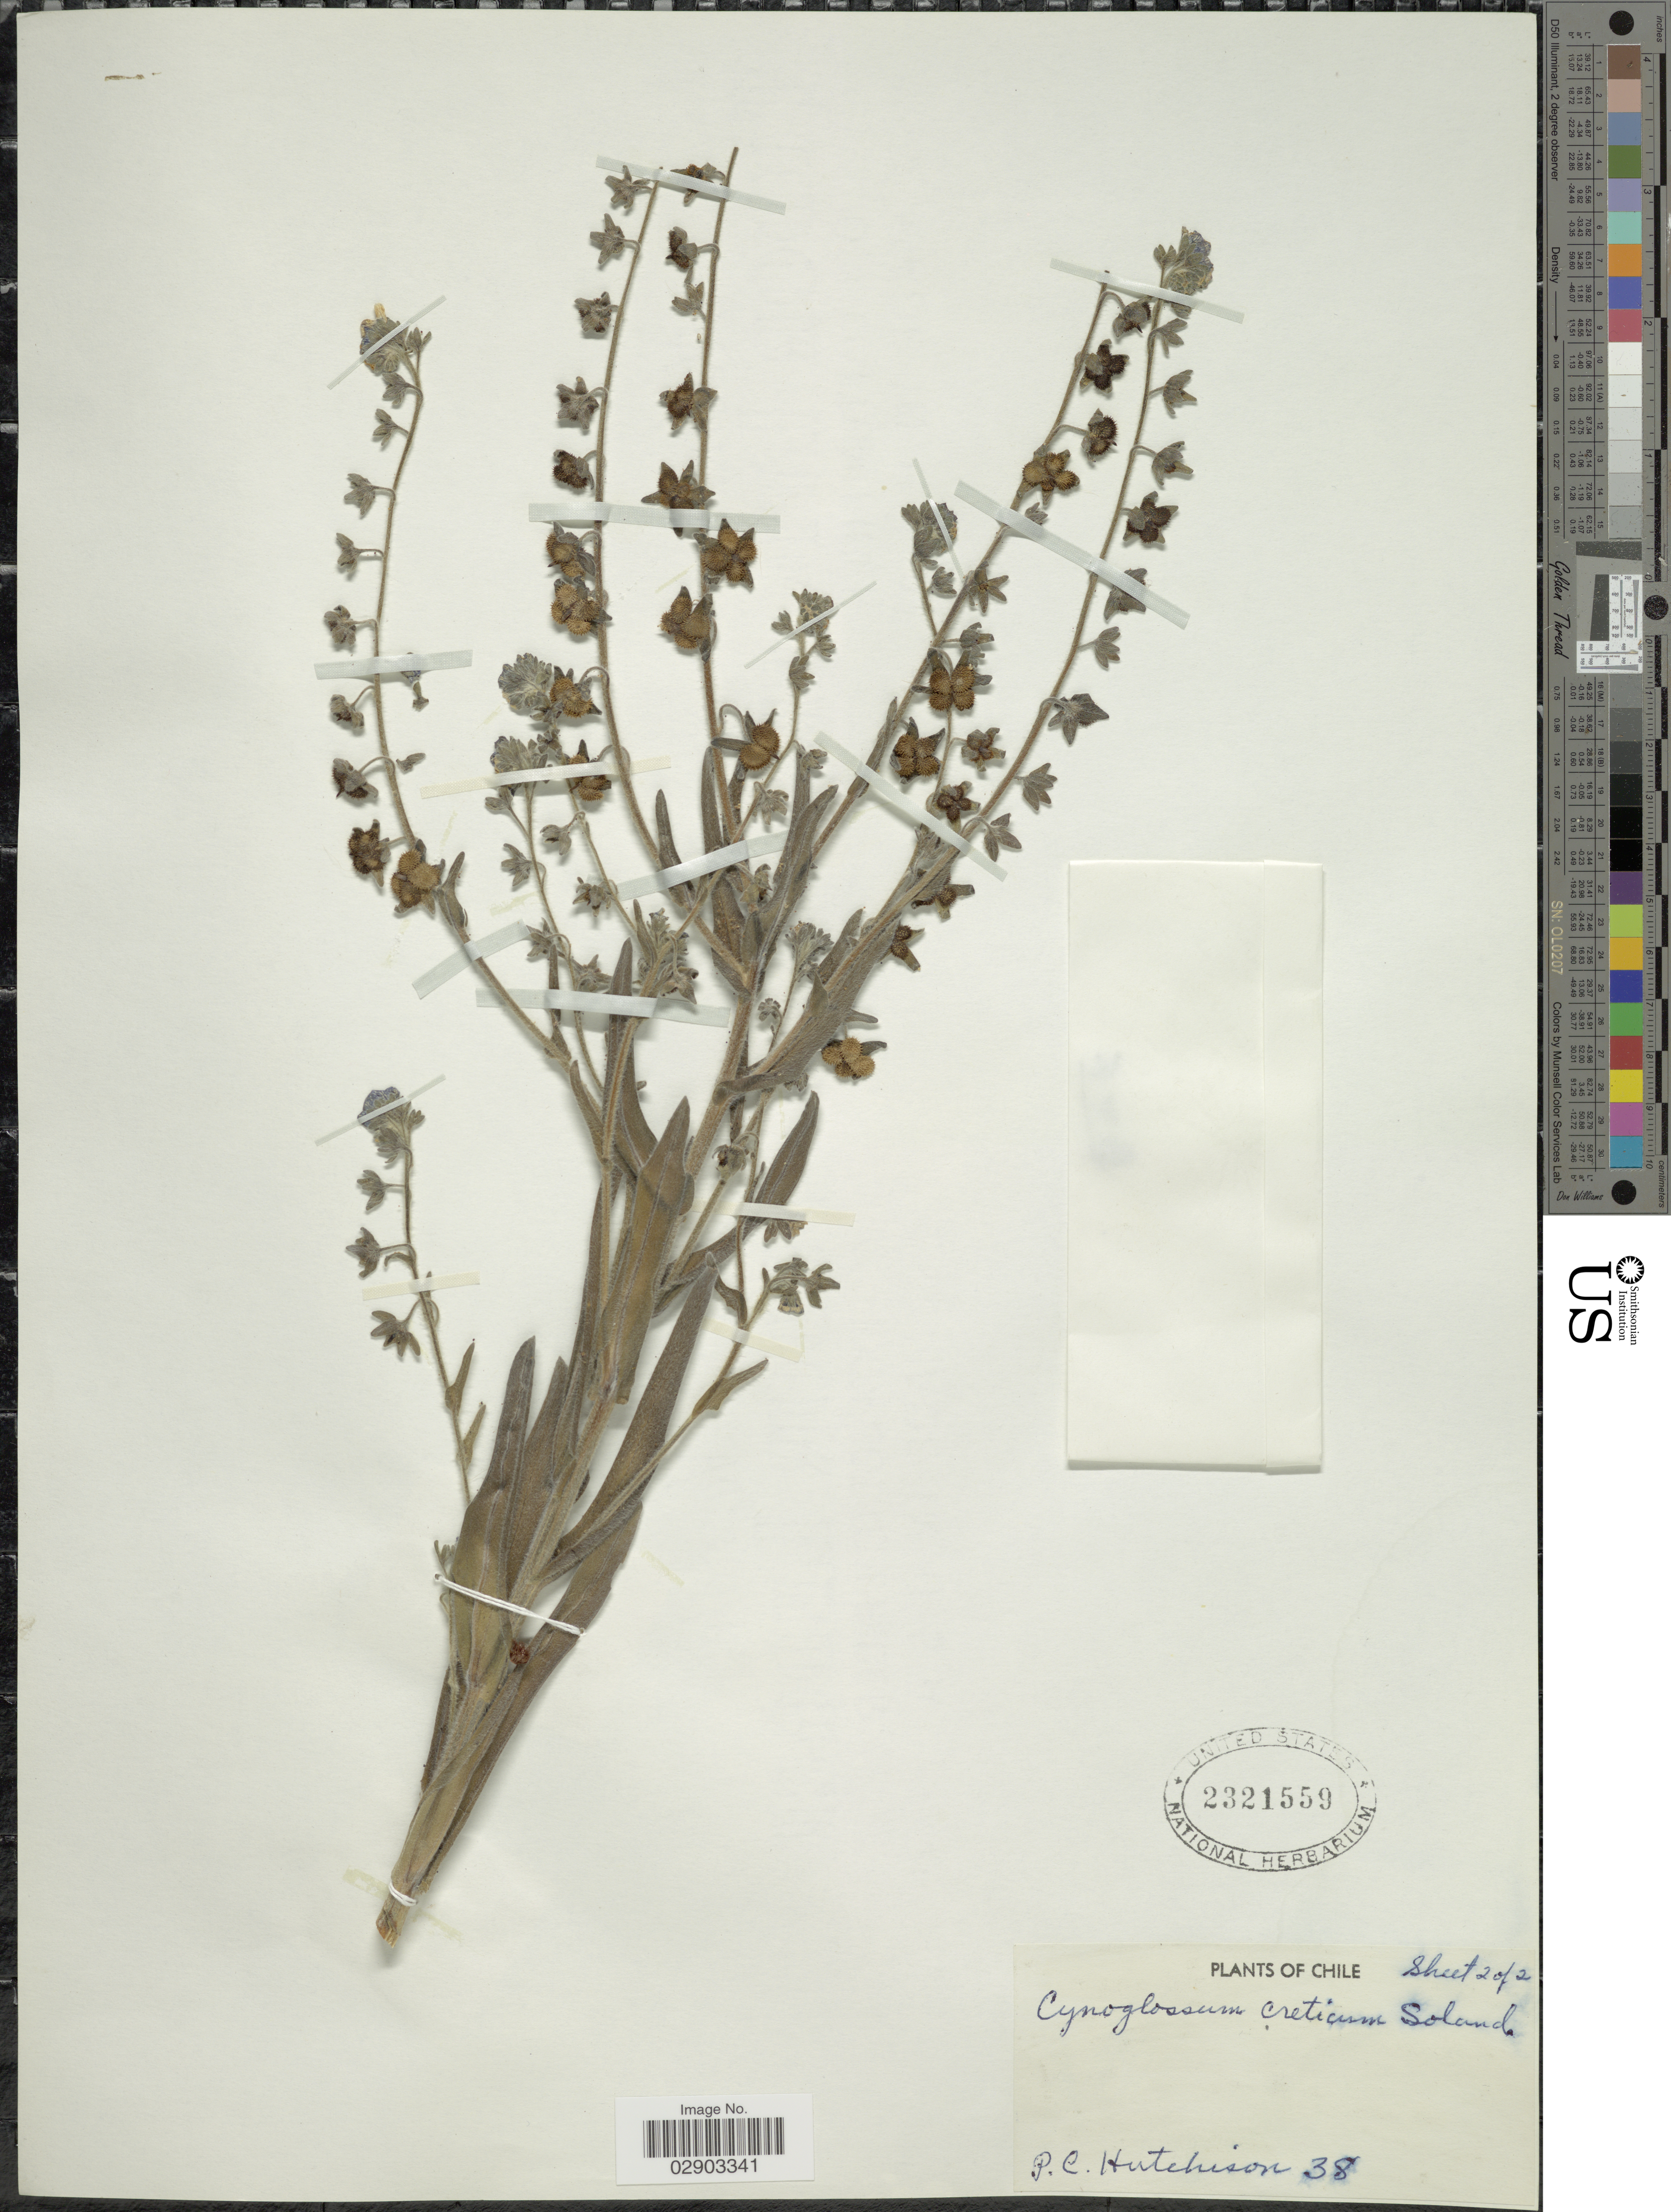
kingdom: Plantae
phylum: Tracheophyta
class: Magnoliopsida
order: Boraginales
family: Boraginaceae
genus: Cynoglossum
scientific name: Cynoglossum creticum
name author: Mill.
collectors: P. C. Hutchison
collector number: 38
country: Chile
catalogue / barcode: US 2321559